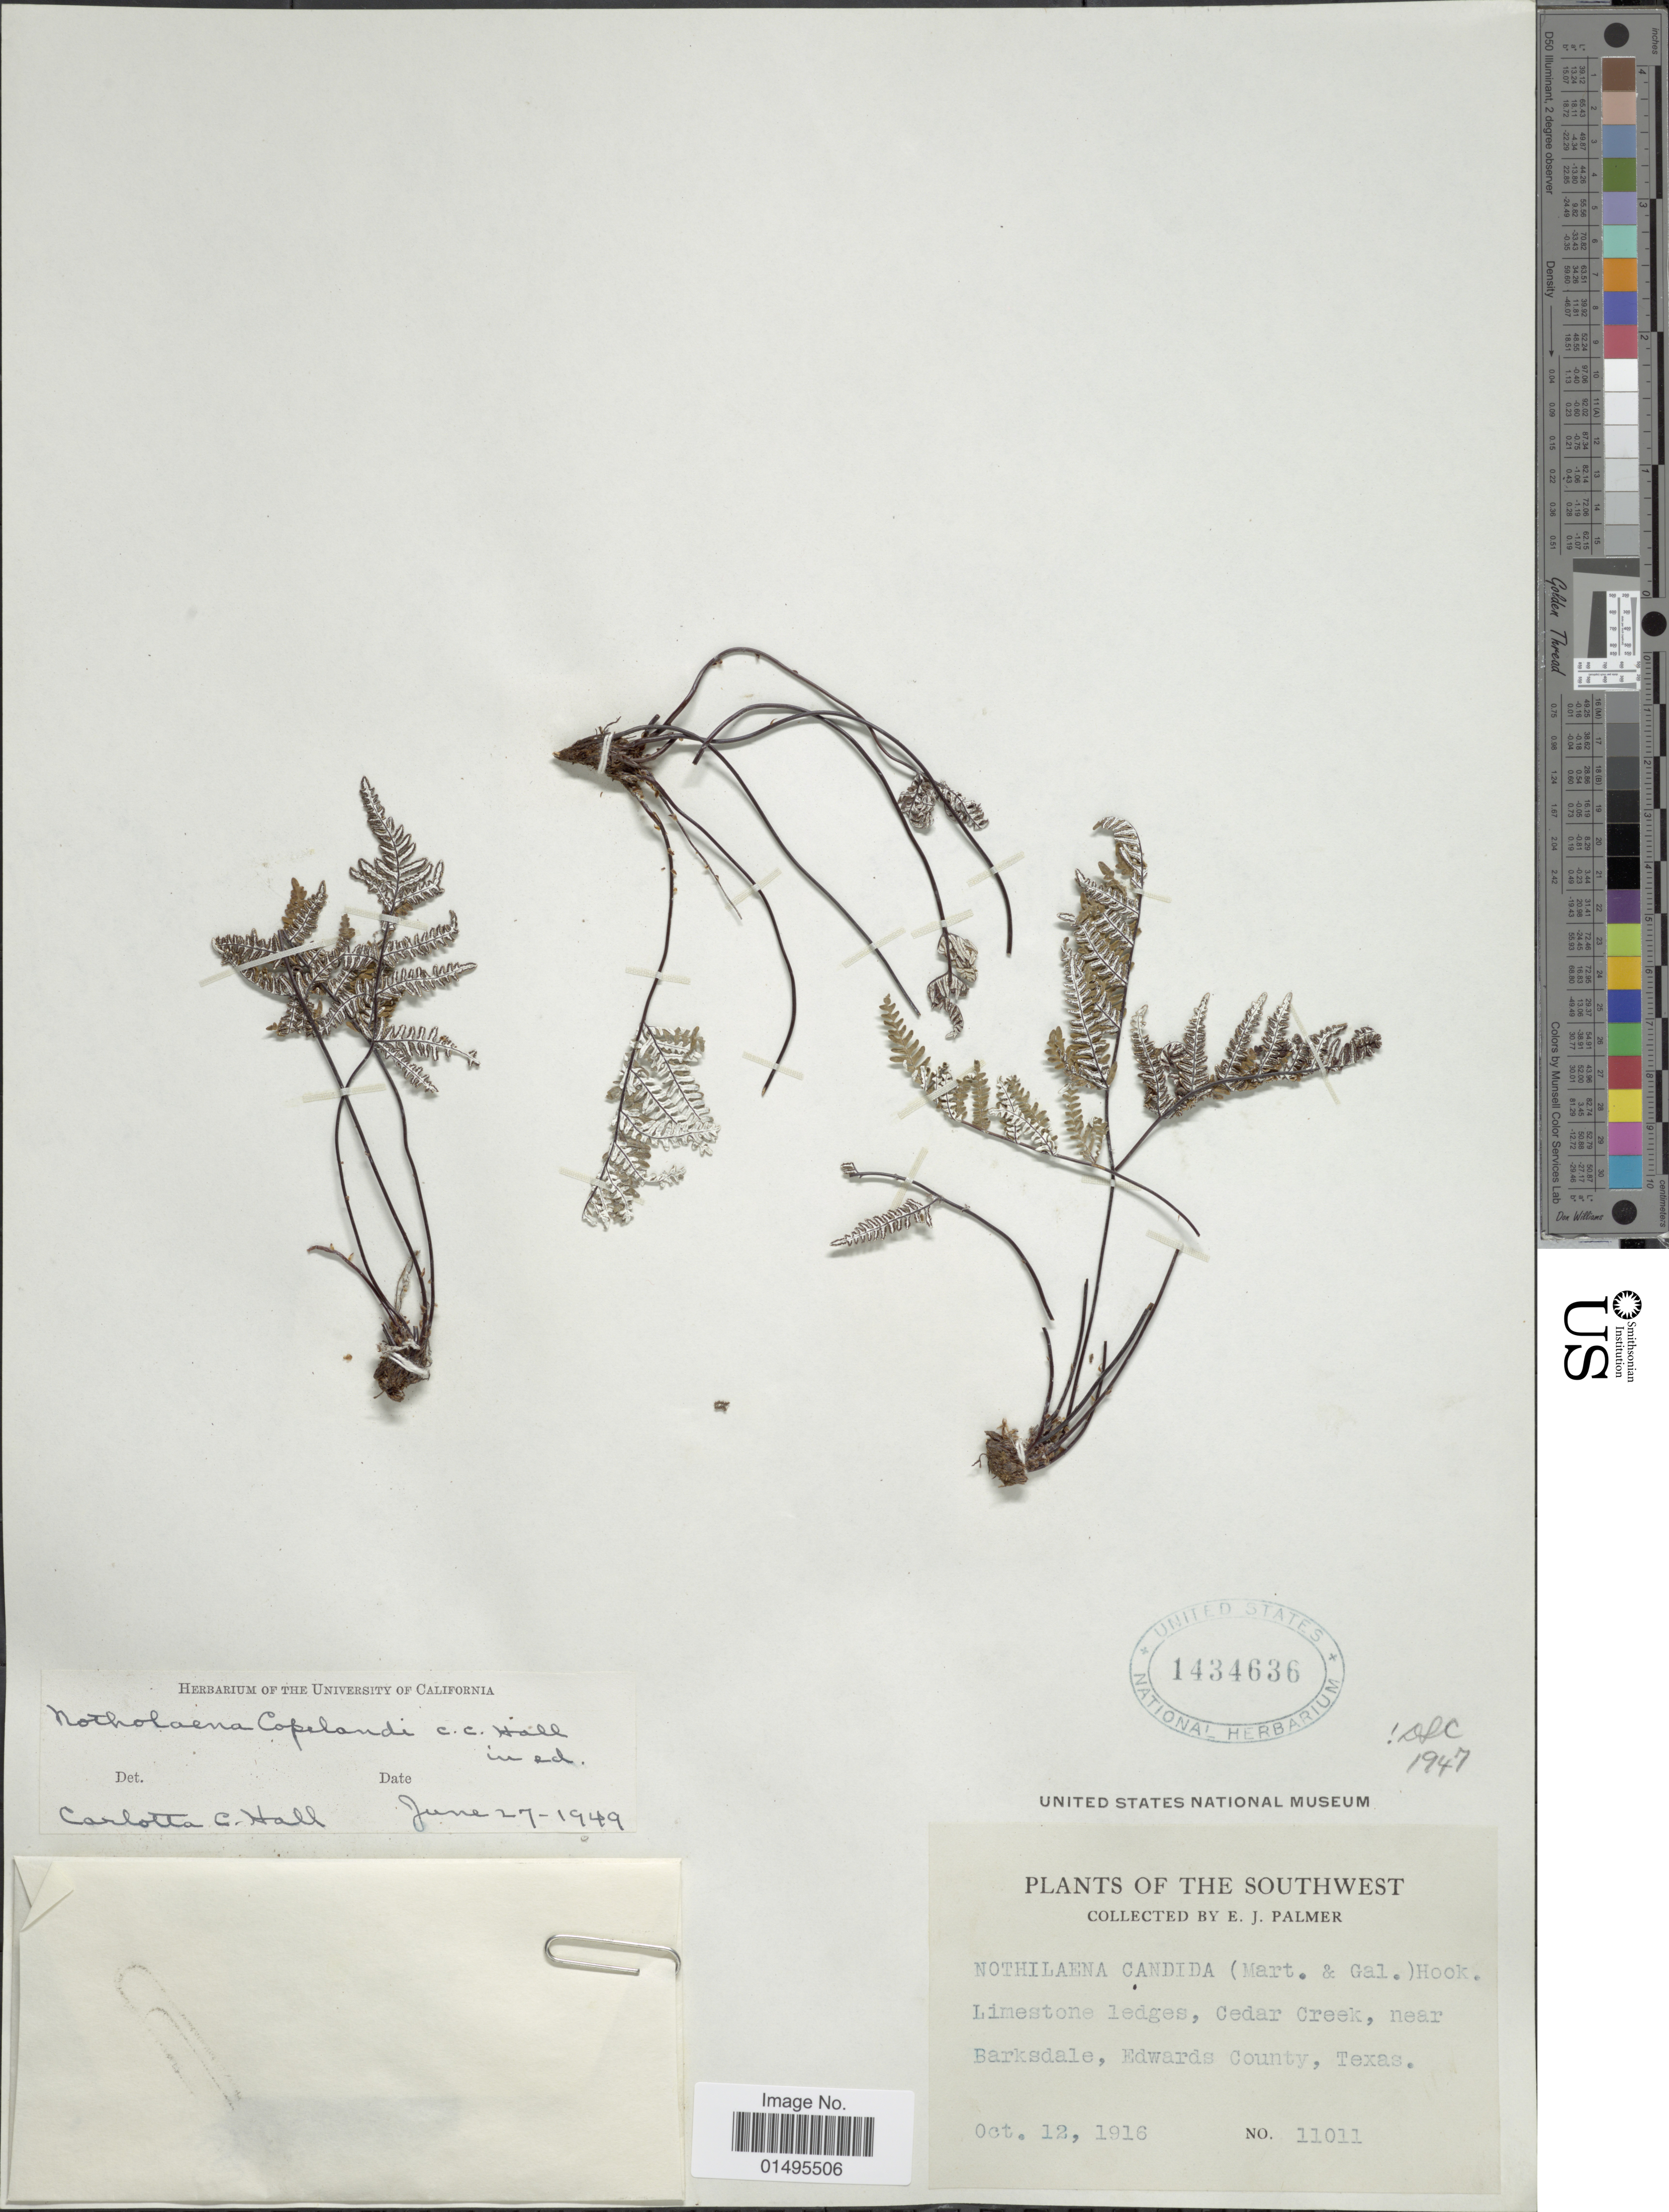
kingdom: Plantae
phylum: Tracheophyta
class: Polypodiopsida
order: Polypodiales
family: Pteridaceae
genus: Notholaena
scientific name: Notholaena candida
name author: (M. Martens) Hook.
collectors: E. J. Palmer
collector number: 11011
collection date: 1916-10-12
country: United States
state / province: Texas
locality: Southwest, Limestone ledges, Cedar Creek, near Barksdale, Edwards County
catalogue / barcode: US 1434636